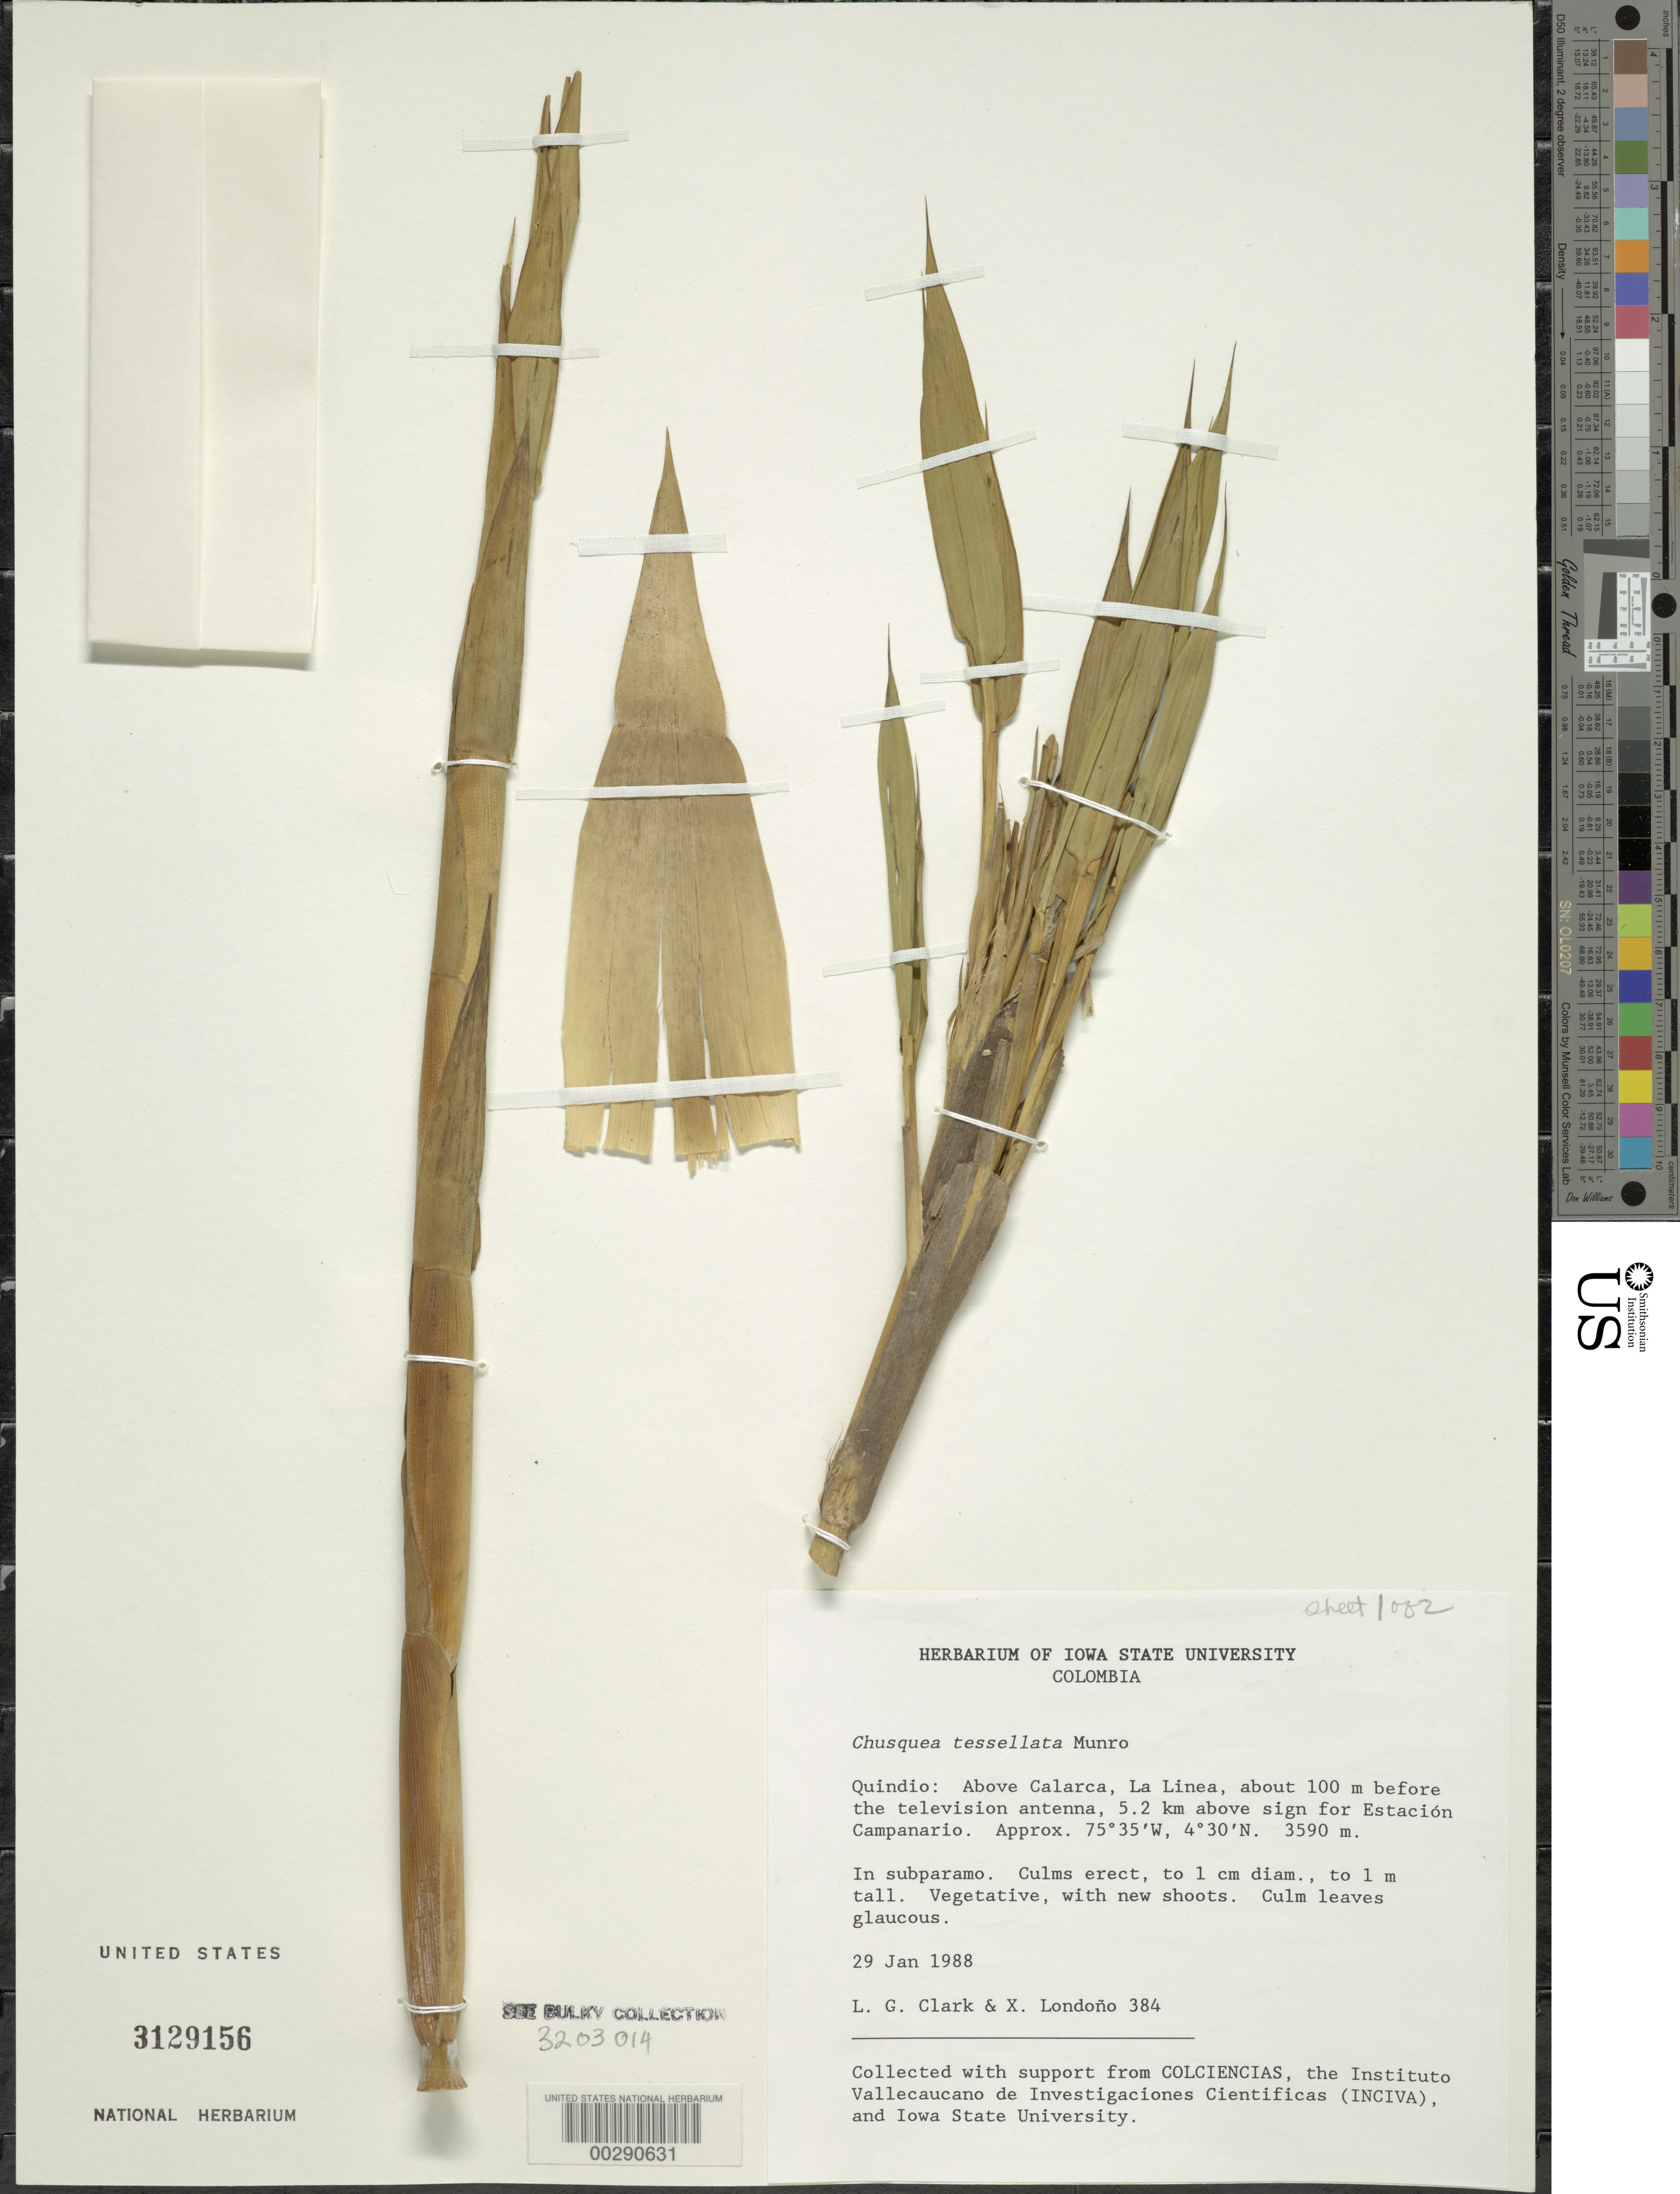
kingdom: Plantae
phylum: Tracheophyta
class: Liliopsida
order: Poales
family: Poaceae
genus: Chusquea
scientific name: Chusquea tessellata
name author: Munro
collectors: L. G. Clark & X. Londoño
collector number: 384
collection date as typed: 29 Jan 1988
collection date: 1988-01-29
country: Colombia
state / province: Quindío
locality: Above calarca, la linea, about 100m before the television antenna, 5.2 km above sign for estacion Campanario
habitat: In subparamo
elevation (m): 3590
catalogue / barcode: US 3129156